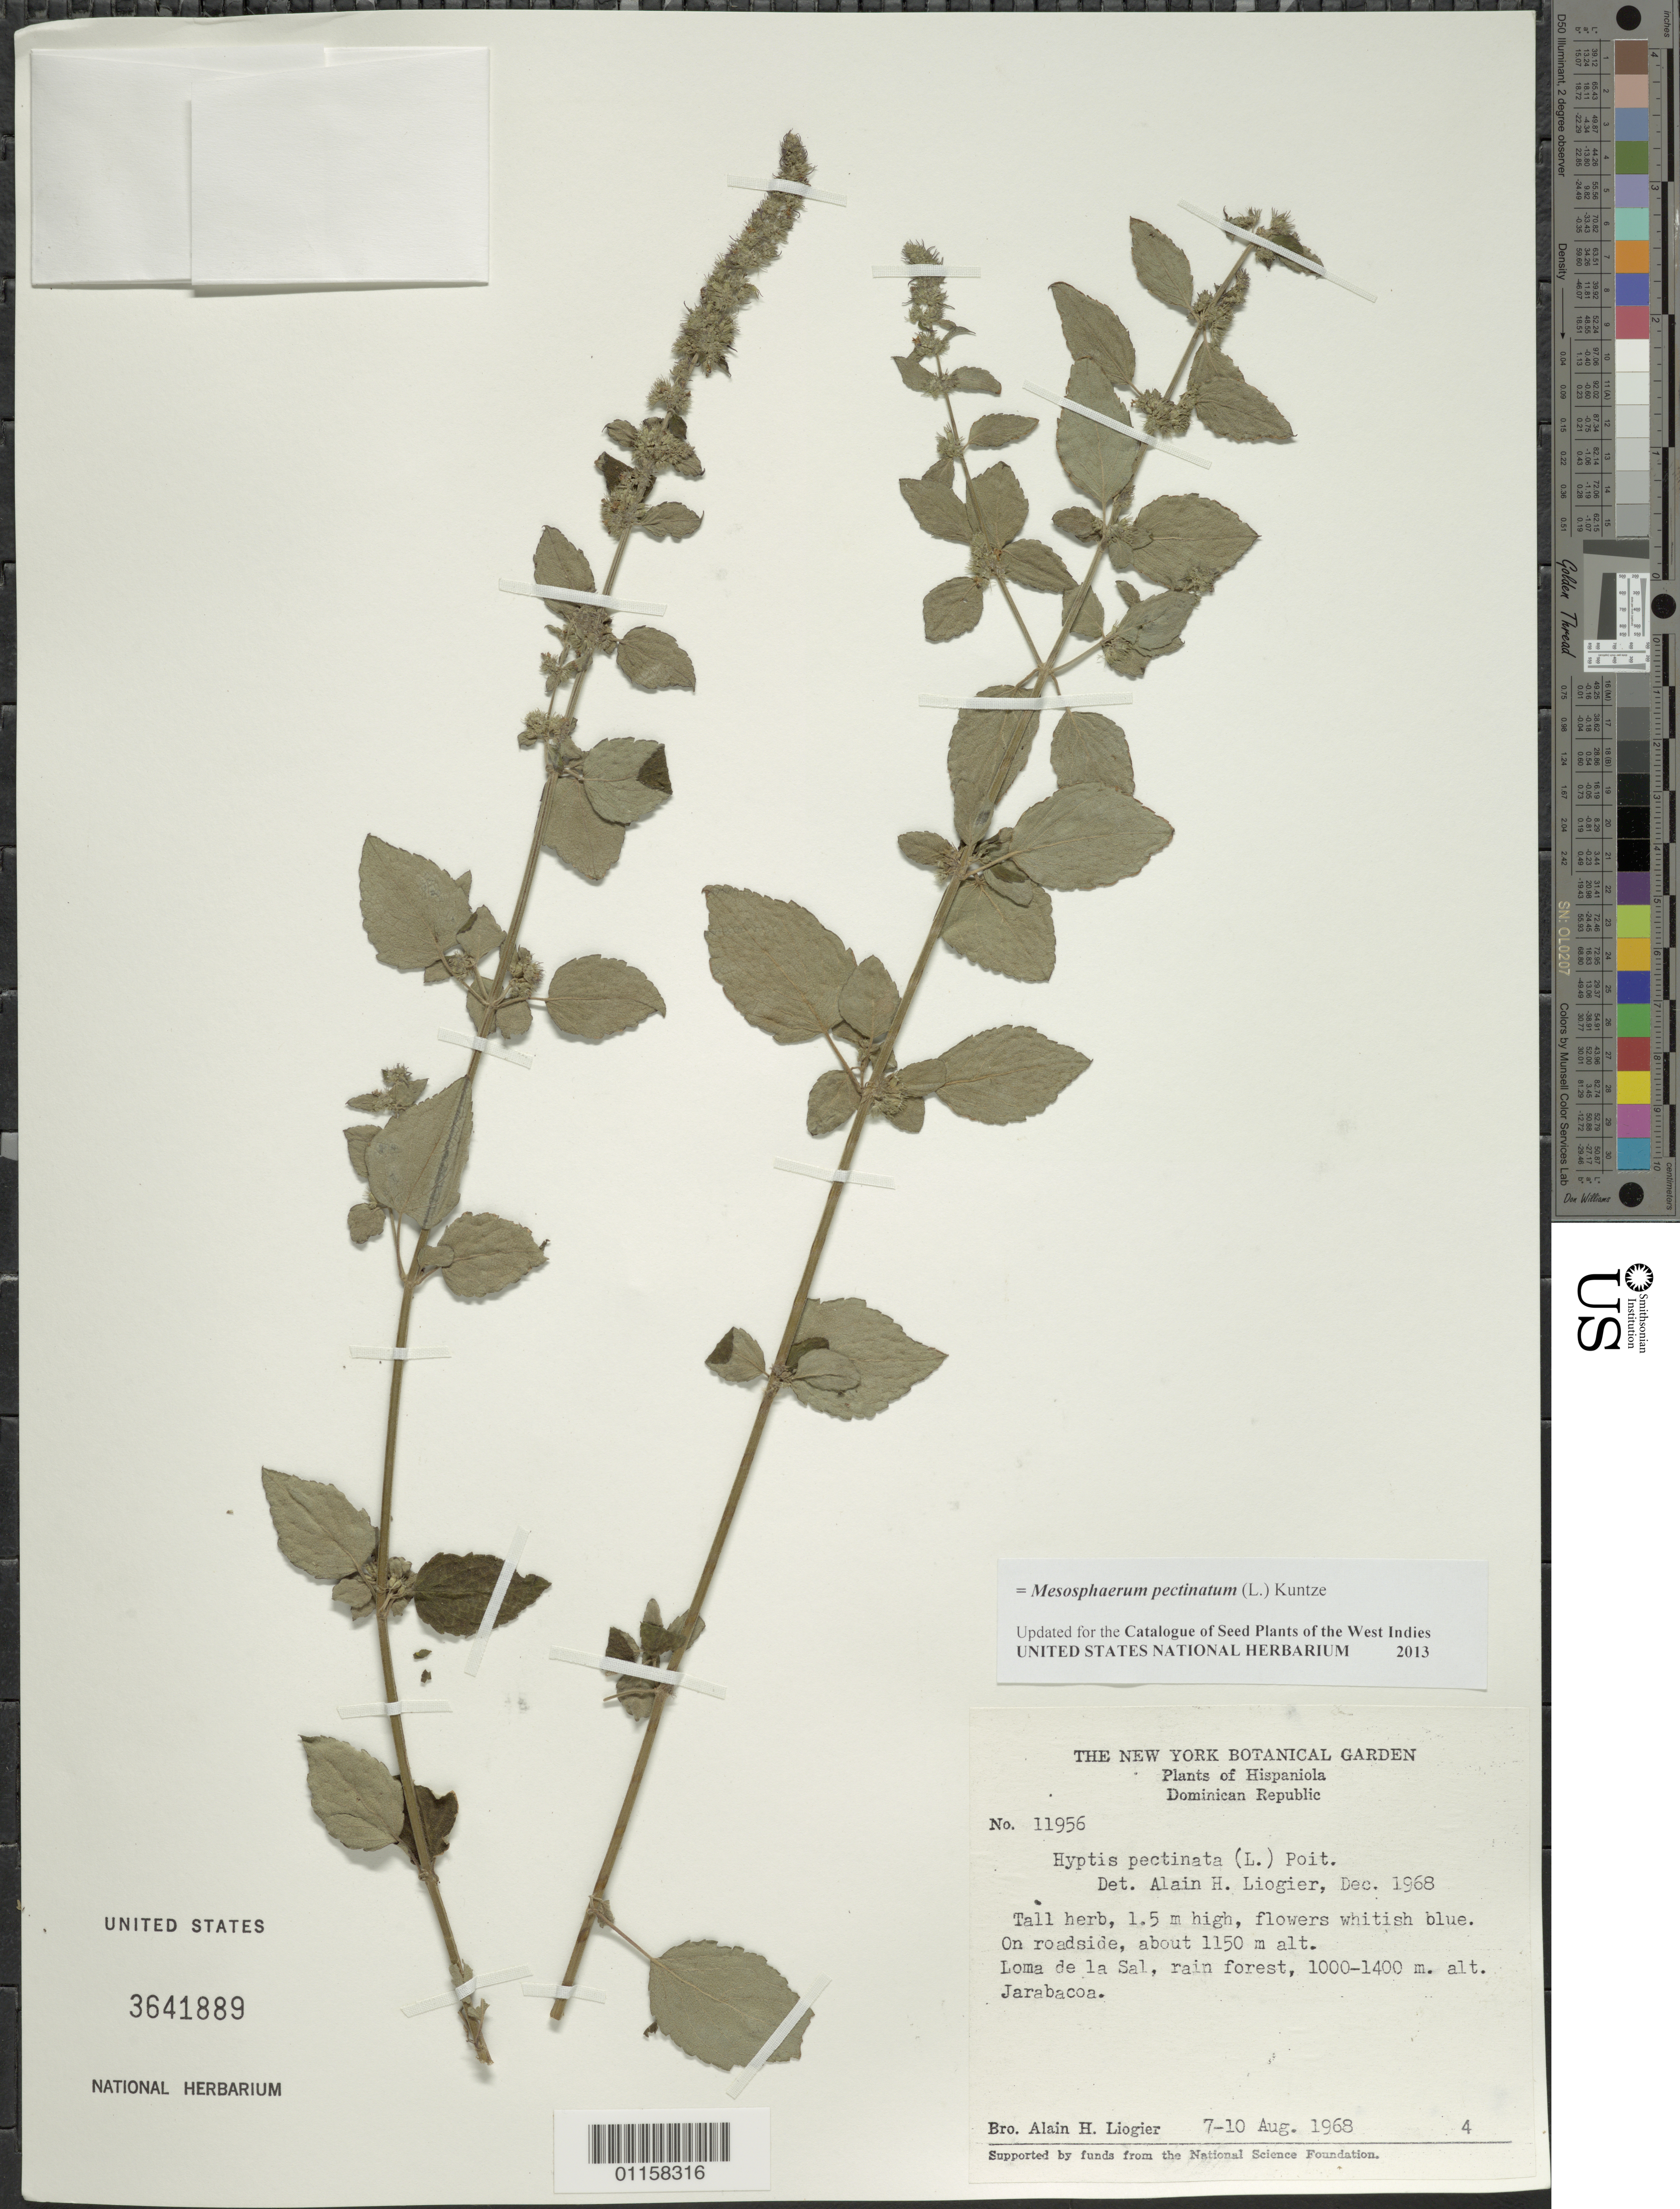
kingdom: Plantae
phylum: Tracheophyta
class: Magnoliopsida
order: Lamiales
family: Lamiaceae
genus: Mesosphaerum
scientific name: Mesosphaerum pectinatum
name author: (L.) Kuntze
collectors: A. H. Liogier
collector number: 11956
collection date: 1968-08-07/1968-08-10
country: Dominican Republic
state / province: La Vega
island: Hispaniola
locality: Loma de la Sal, Jarabacoa.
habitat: On roadside.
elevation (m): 1000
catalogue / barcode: US 3641889